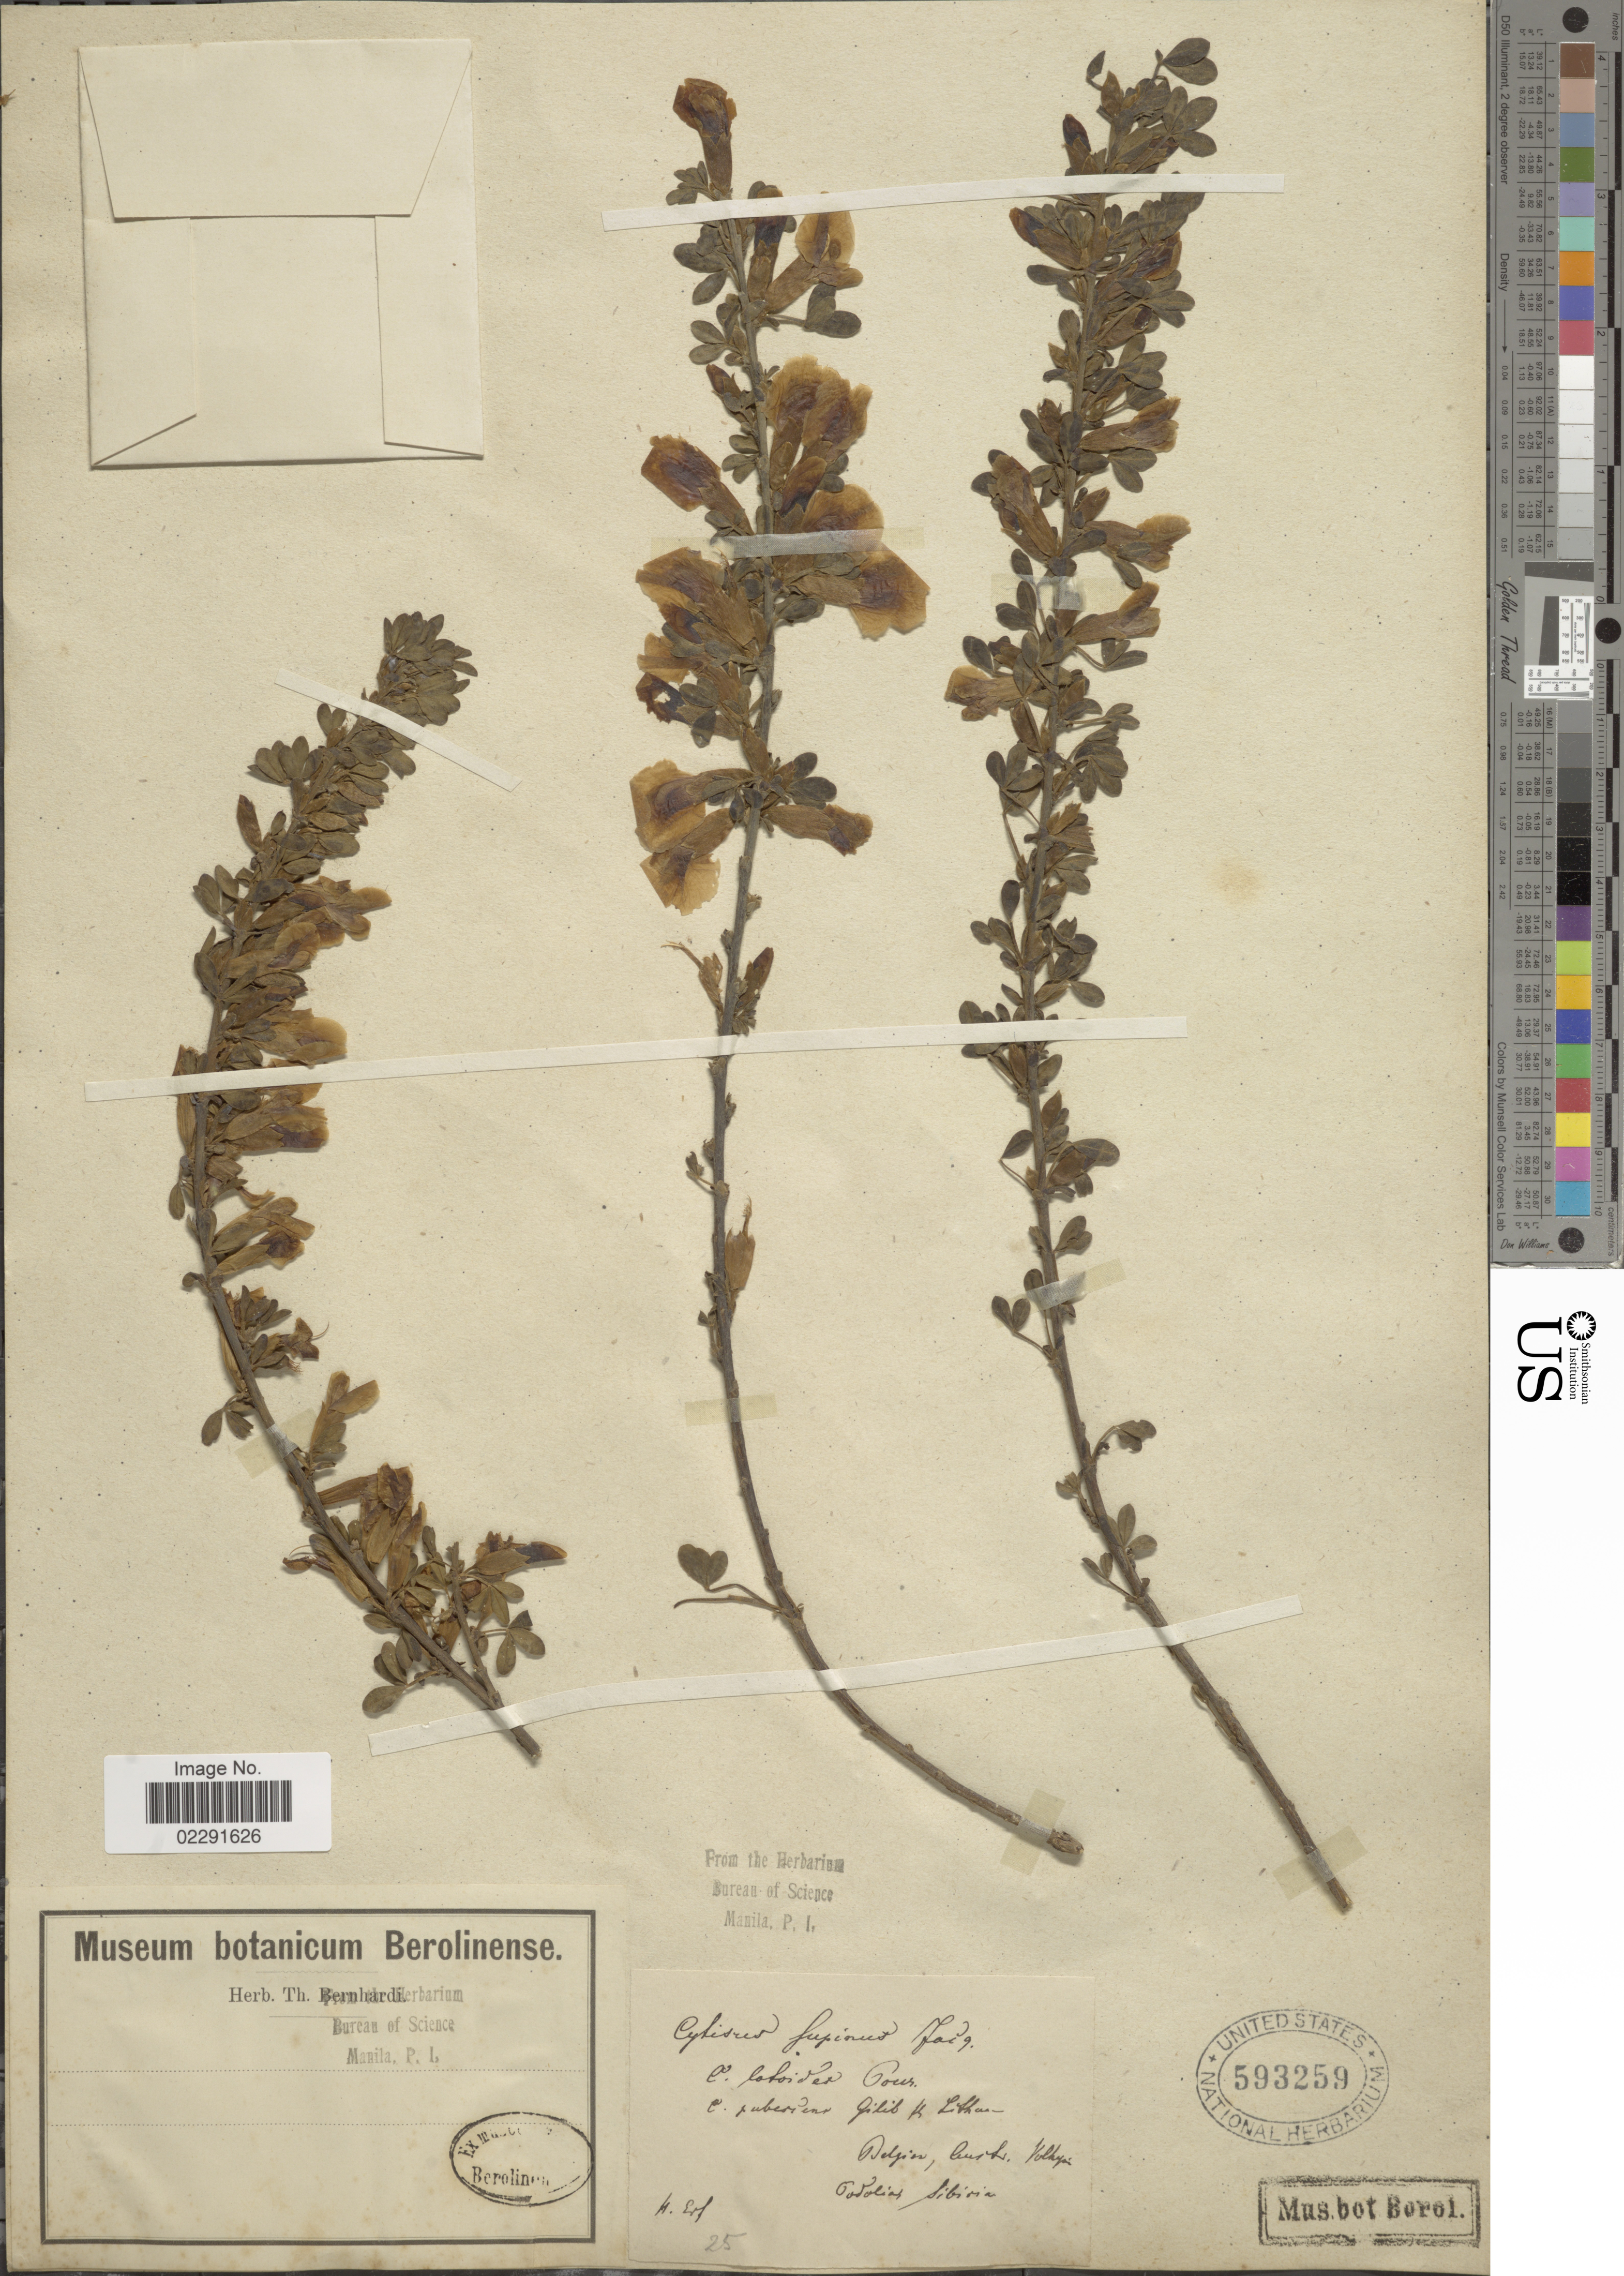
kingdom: Plantae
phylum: Tracheophyta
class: Magnoliopsida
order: Fabales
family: Fabaceae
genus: Cytisus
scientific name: Cytisus sp.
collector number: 25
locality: Pelgier, busts, Volhyas, Todolias Sibiria. [interpreted]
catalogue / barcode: US 593259